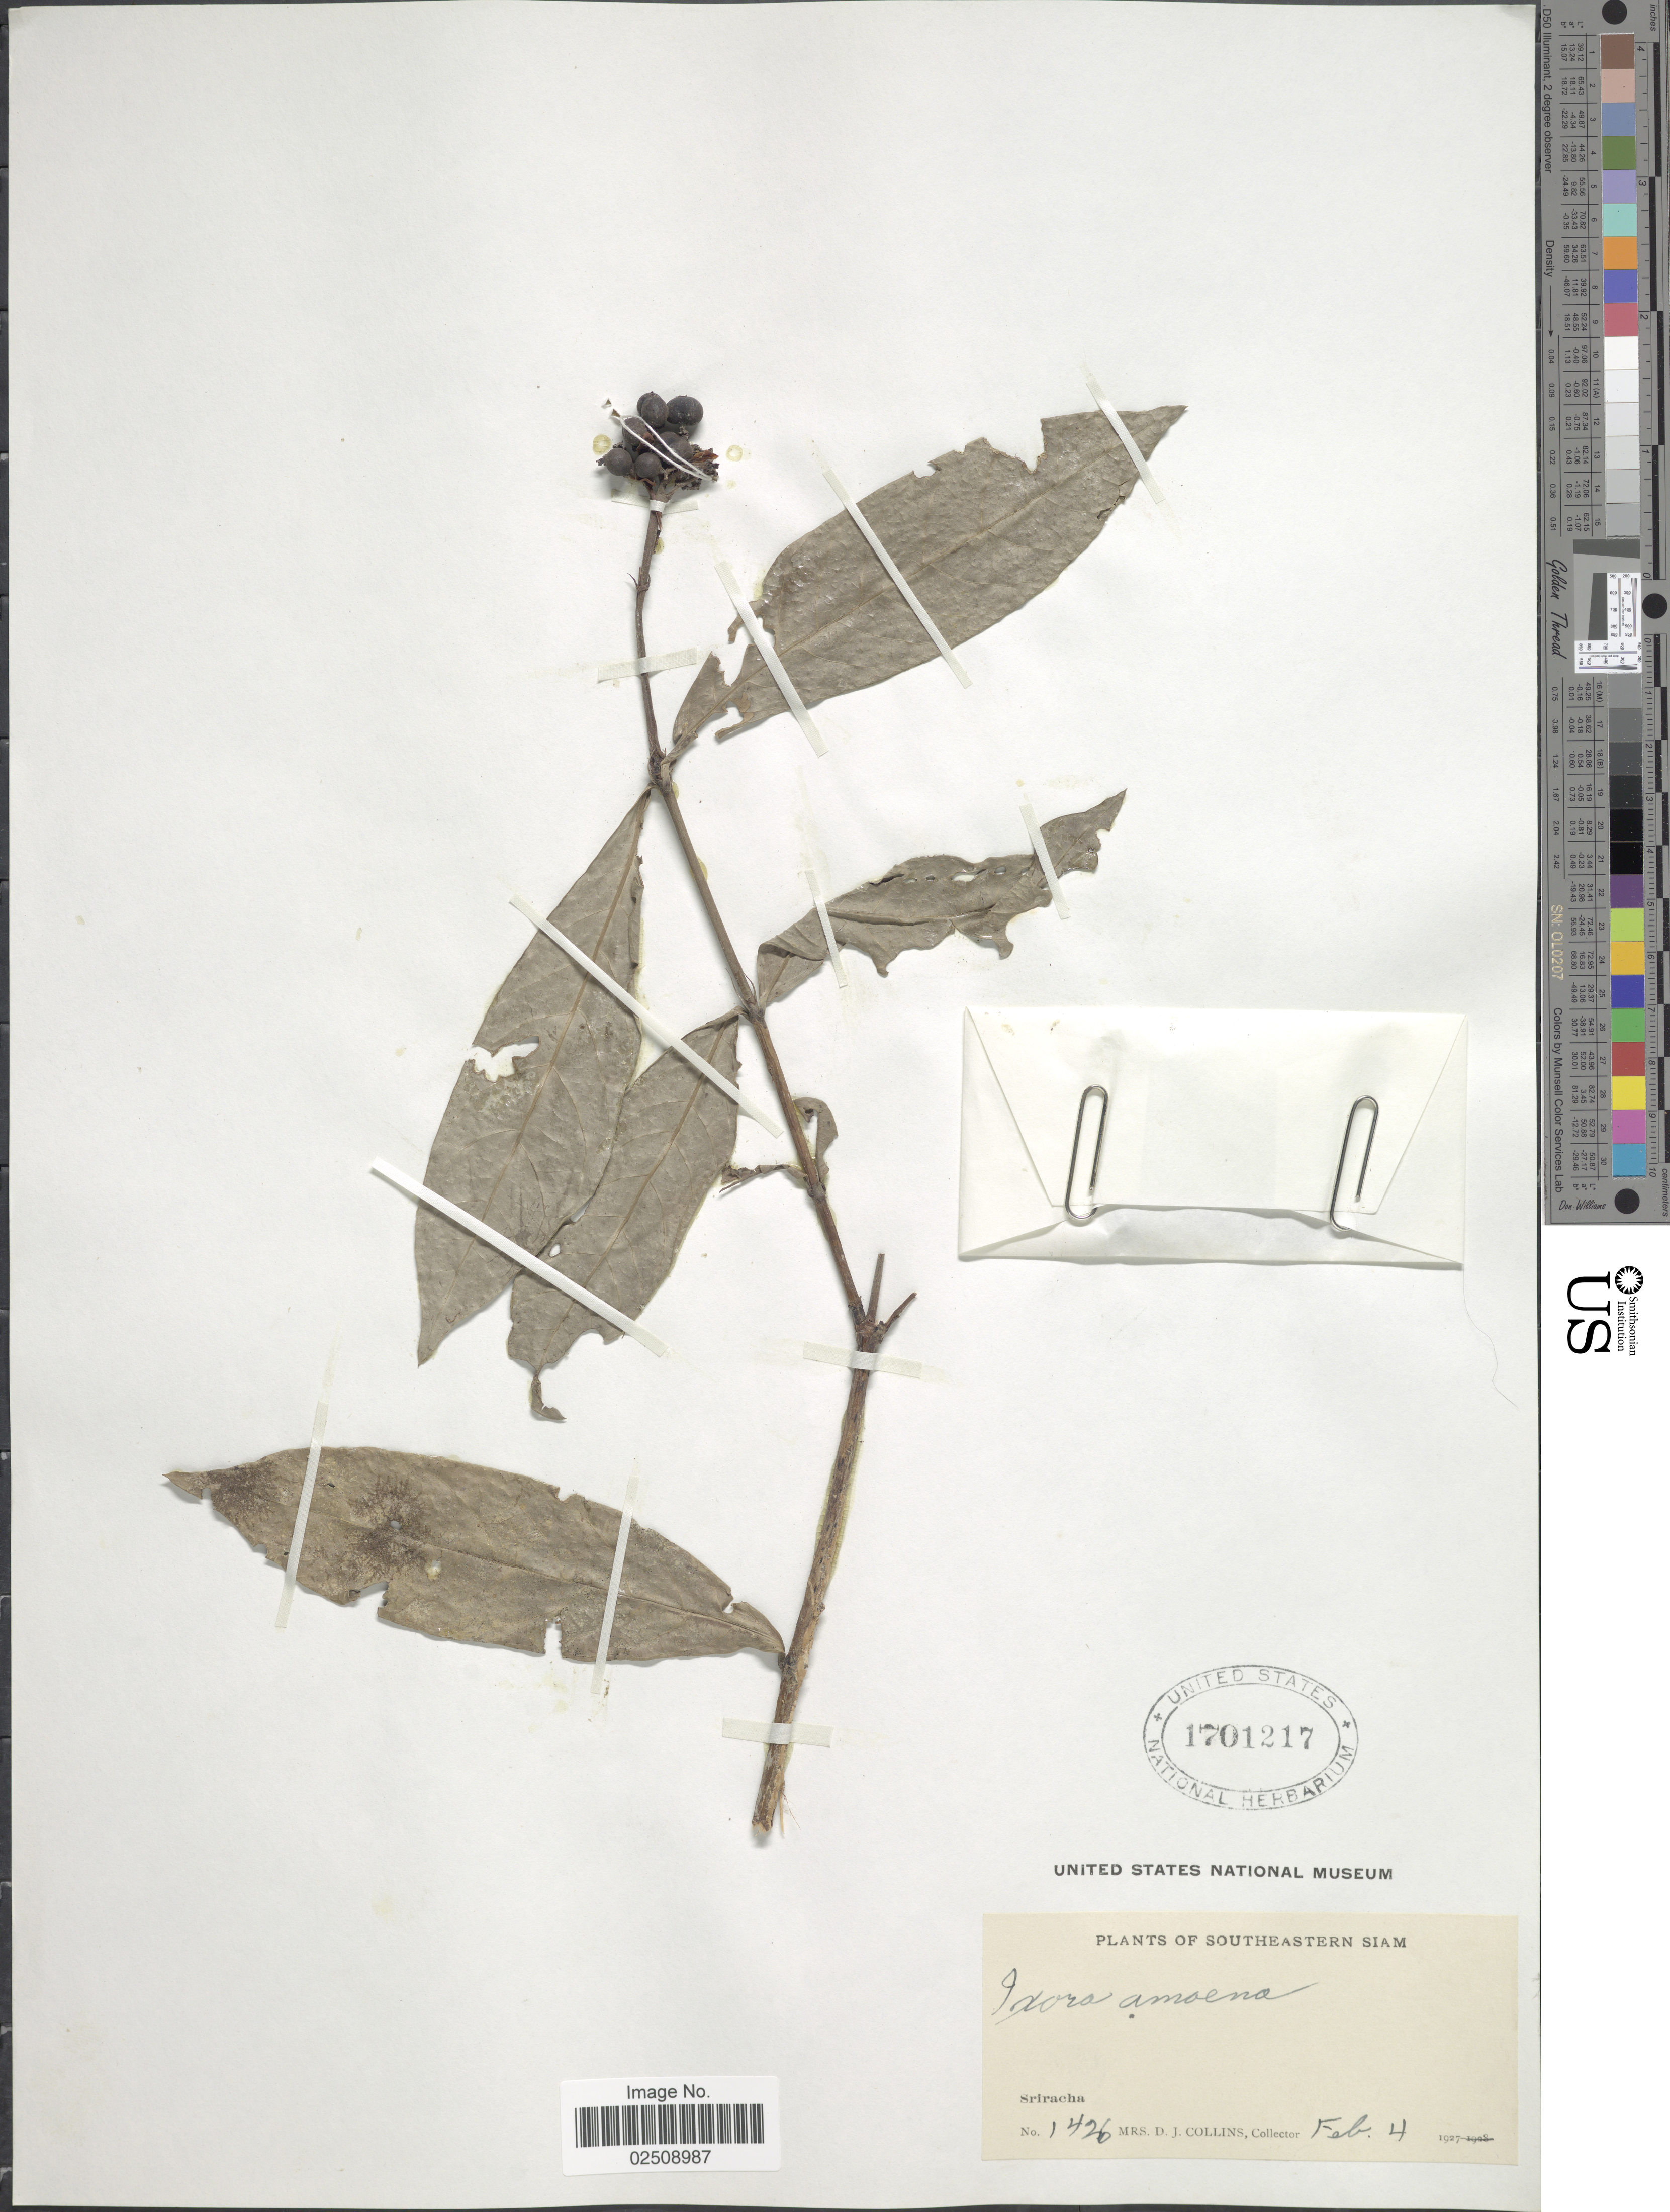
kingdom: Plantae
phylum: Tracheophyta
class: Magnoliopsida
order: Gentianales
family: Rubiaceae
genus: Ixora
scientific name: Ixora amoena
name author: Wall. ex G. Don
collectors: J. Collins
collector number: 1426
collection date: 1927-02-04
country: Thailand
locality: Southeastern Siam. Sriracha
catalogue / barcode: US 1701217